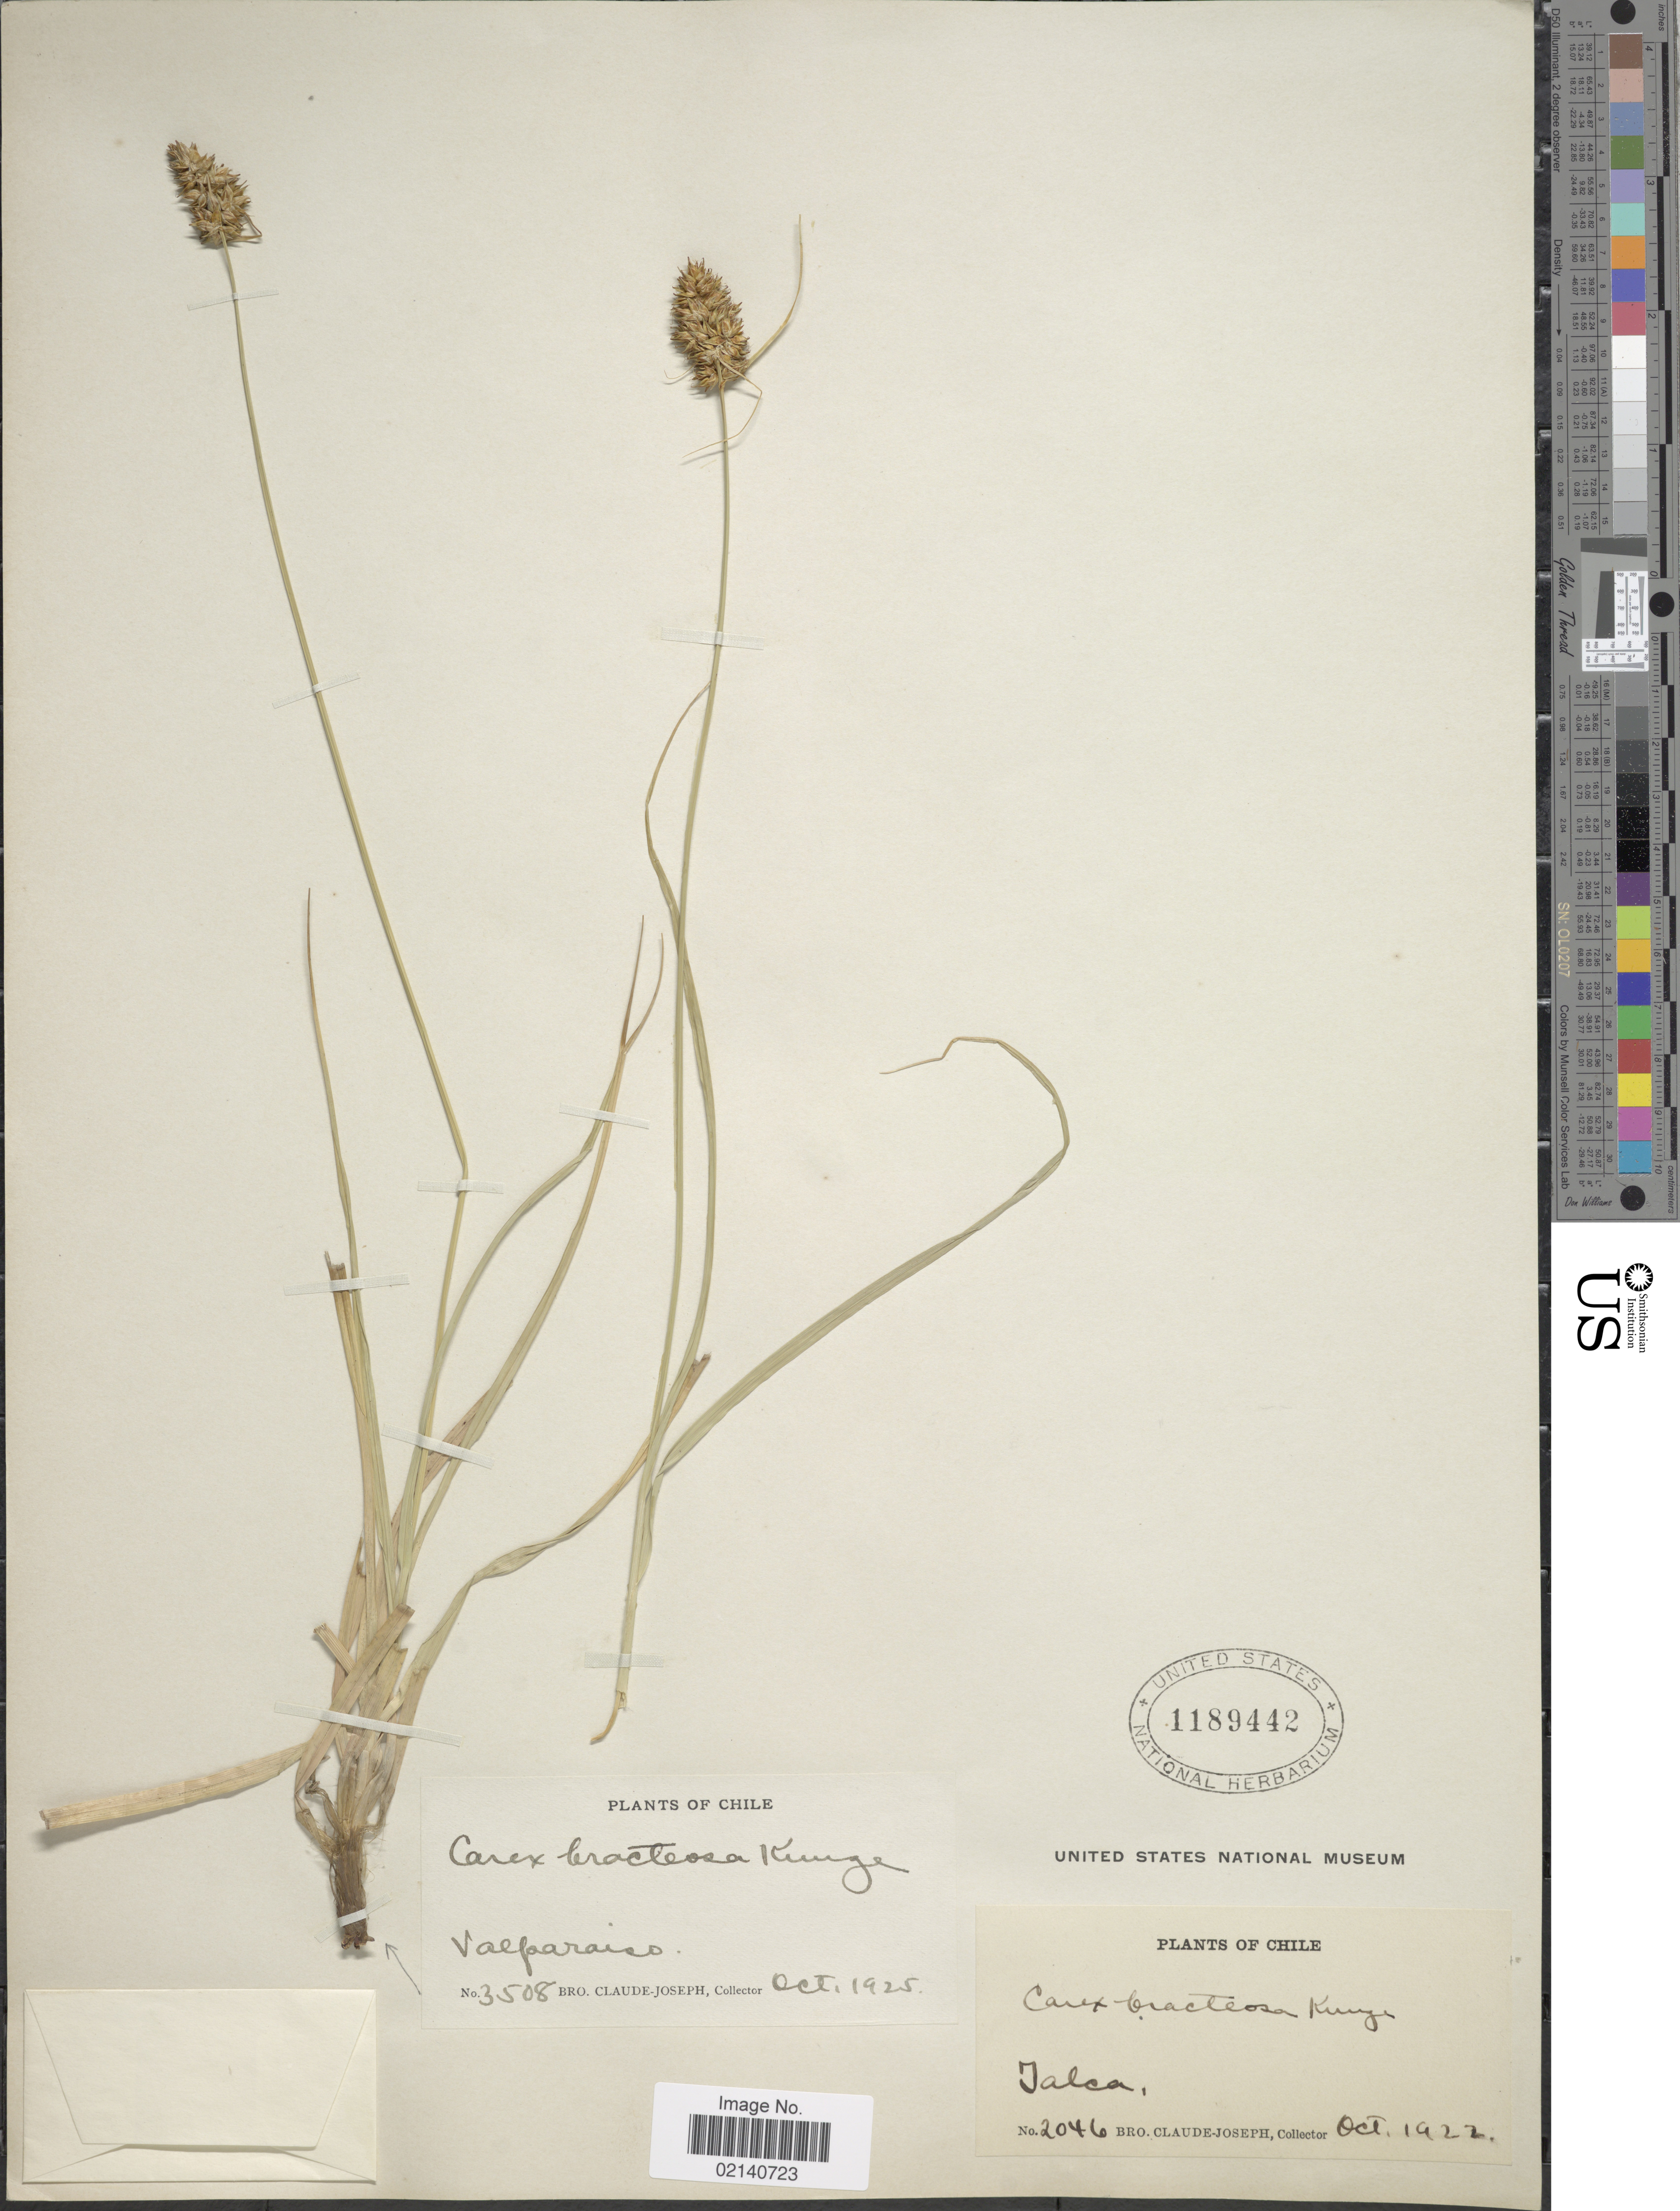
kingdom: Plantae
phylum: Tracheophyta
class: Liliopsida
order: Poales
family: Cyperaceae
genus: Carex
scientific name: Carex bracteosa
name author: (Rchb.) Kunze ex Kunth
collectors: Bro. Claude-Joseph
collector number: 2046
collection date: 1922-10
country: Chile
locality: Talca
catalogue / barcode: US 1189442